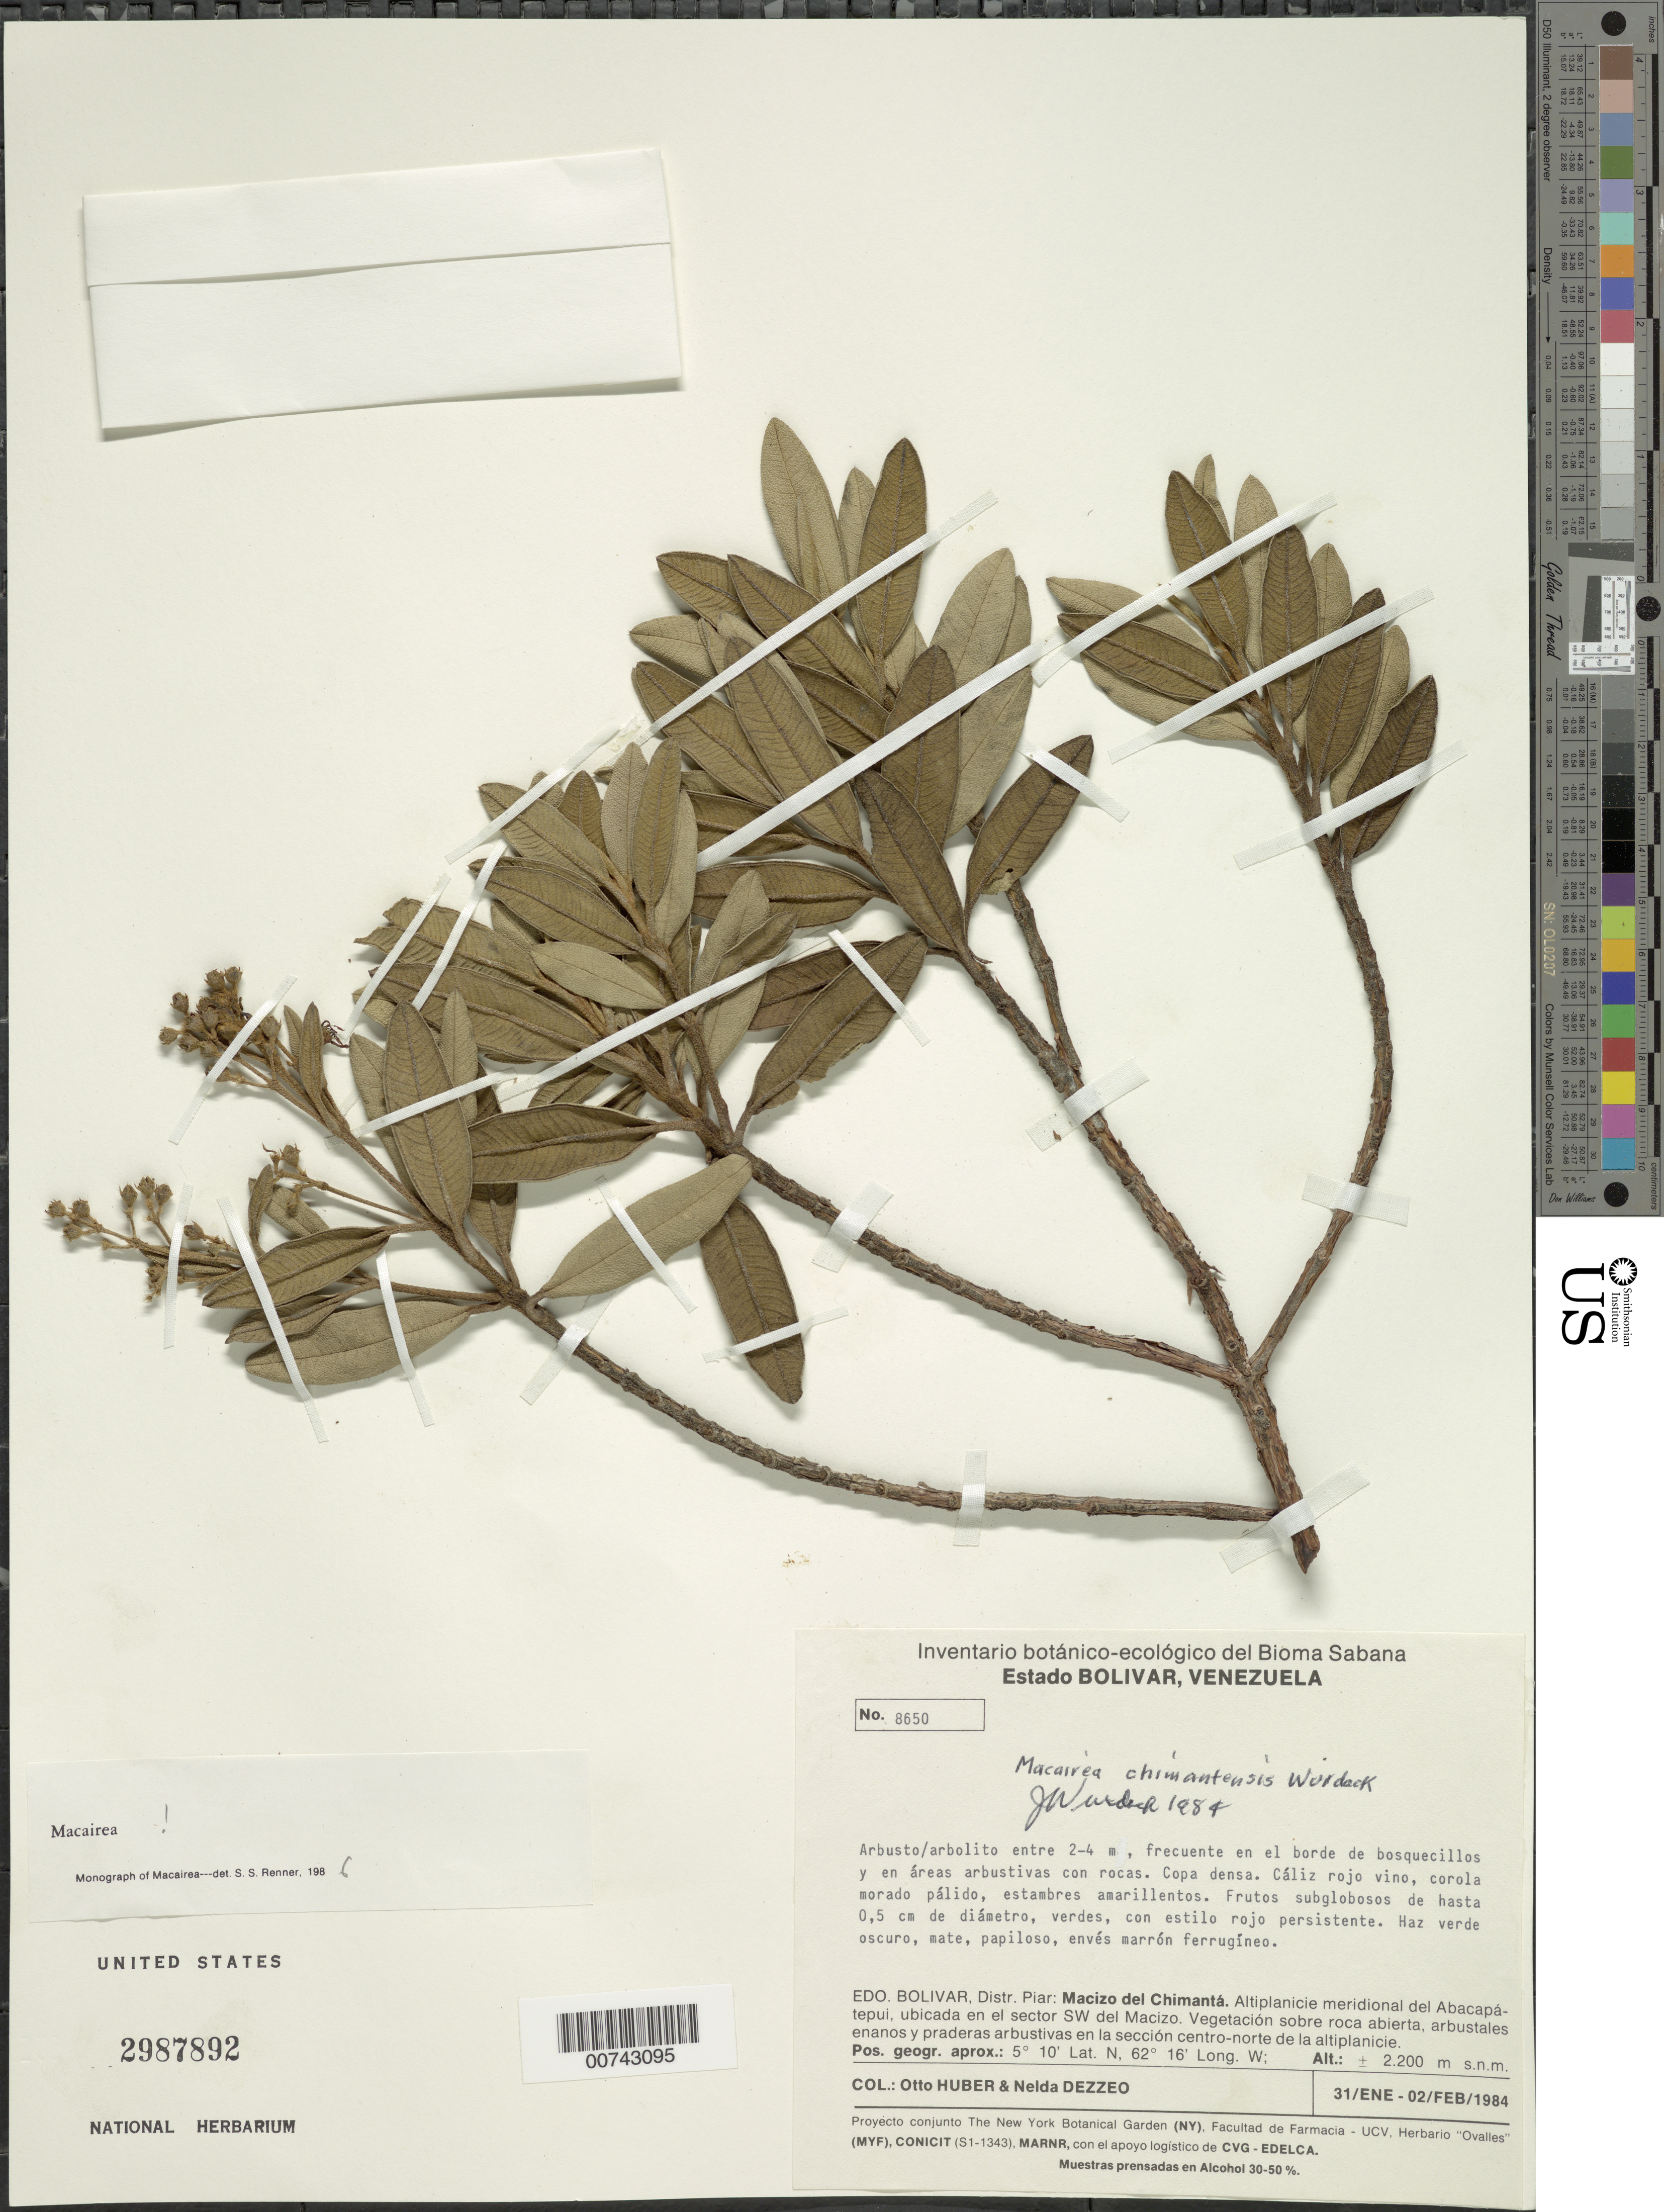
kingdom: Plantae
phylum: Tracheophyta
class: Magnoliopsida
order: Myrtales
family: Melastomataceae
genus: Macairea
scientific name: Macairea chimantensis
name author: Wurdack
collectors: O. Huber & N. Dezzeo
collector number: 8650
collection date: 1984-01-31/1984-02-02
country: Venezuela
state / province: Bolivar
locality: Distr. Piar: Macizo del Chimantá. Altiplanicie meridional del Abacapátepui, ubicada en el sector SW del Macizo.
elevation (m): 2200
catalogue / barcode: US 2987892